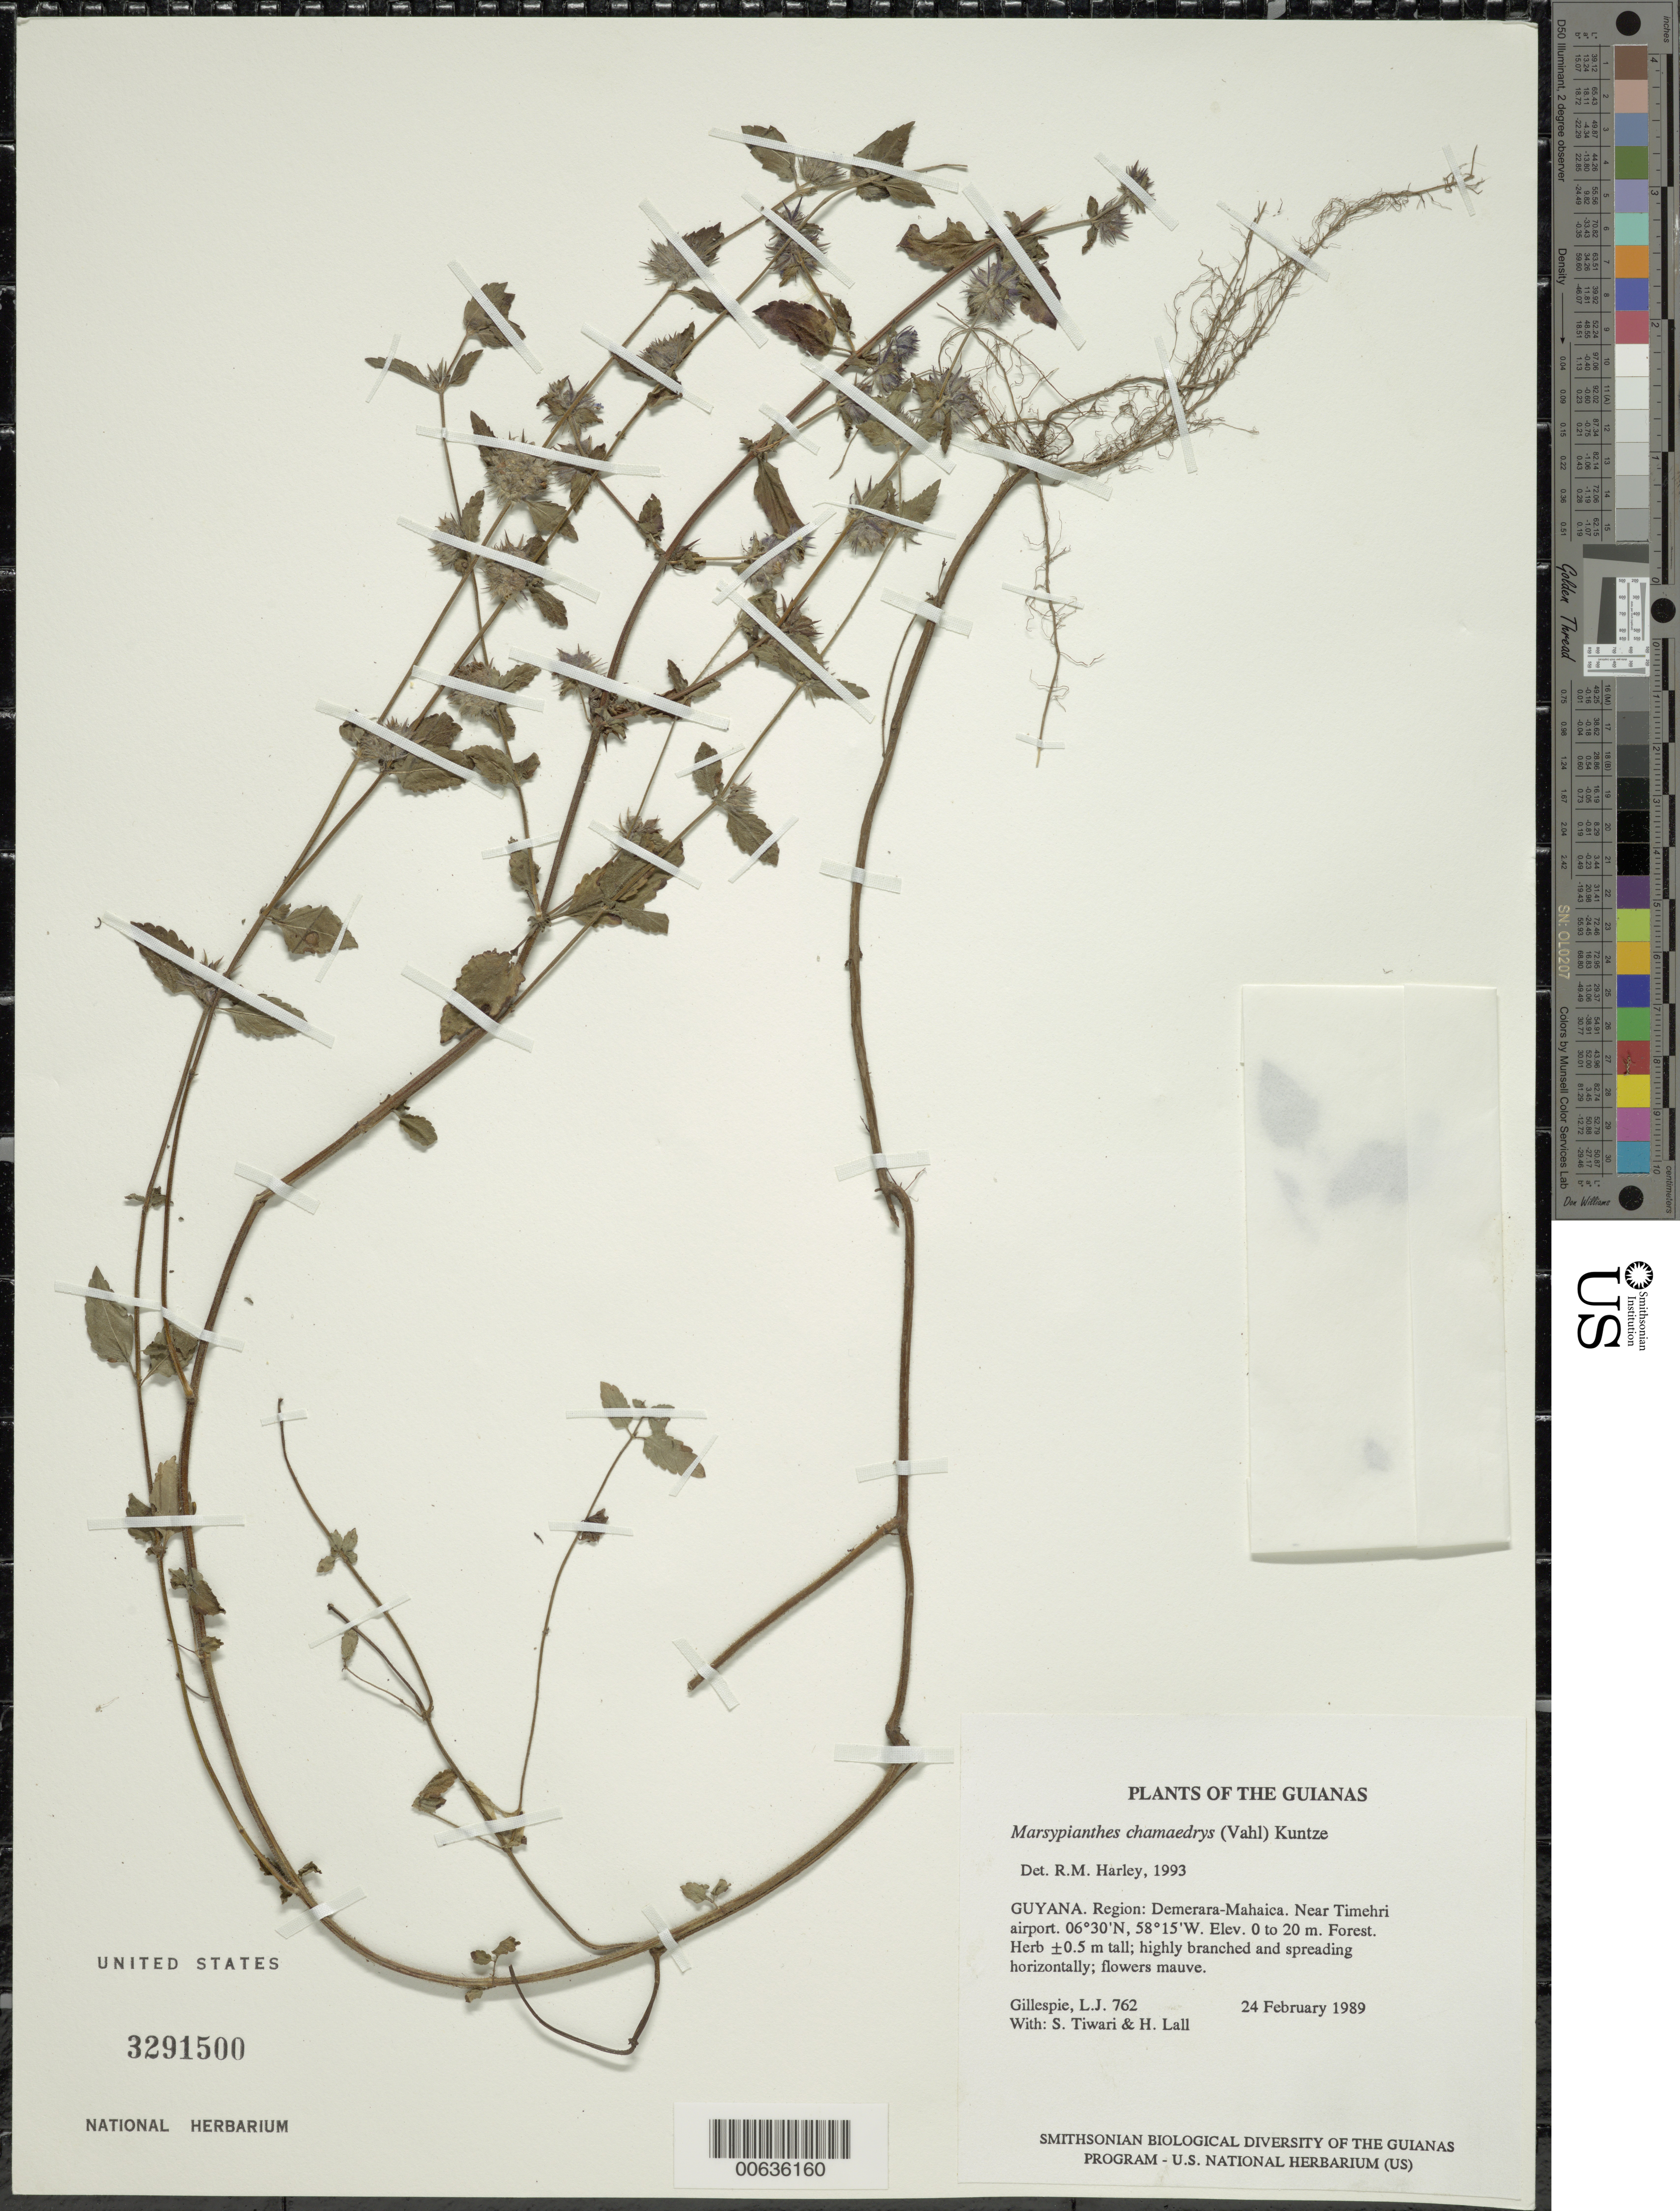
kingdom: Plantae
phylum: Tracheophyta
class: Magnoliopsida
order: Lamiales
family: Lamiaceae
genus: Marsypianthes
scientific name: Marsypianthes chamaedrys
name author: (Vahl) Kuntze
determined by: Harley, R. M.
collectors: L. J. Gillespie, S. Tiwari & H. Lall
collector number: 762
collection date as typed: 24 February 1989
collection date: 1989-02-24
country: Guyana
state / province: Demerara-Mahaica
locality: Near Timehri airport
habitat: Forest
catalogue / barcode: US 3291500